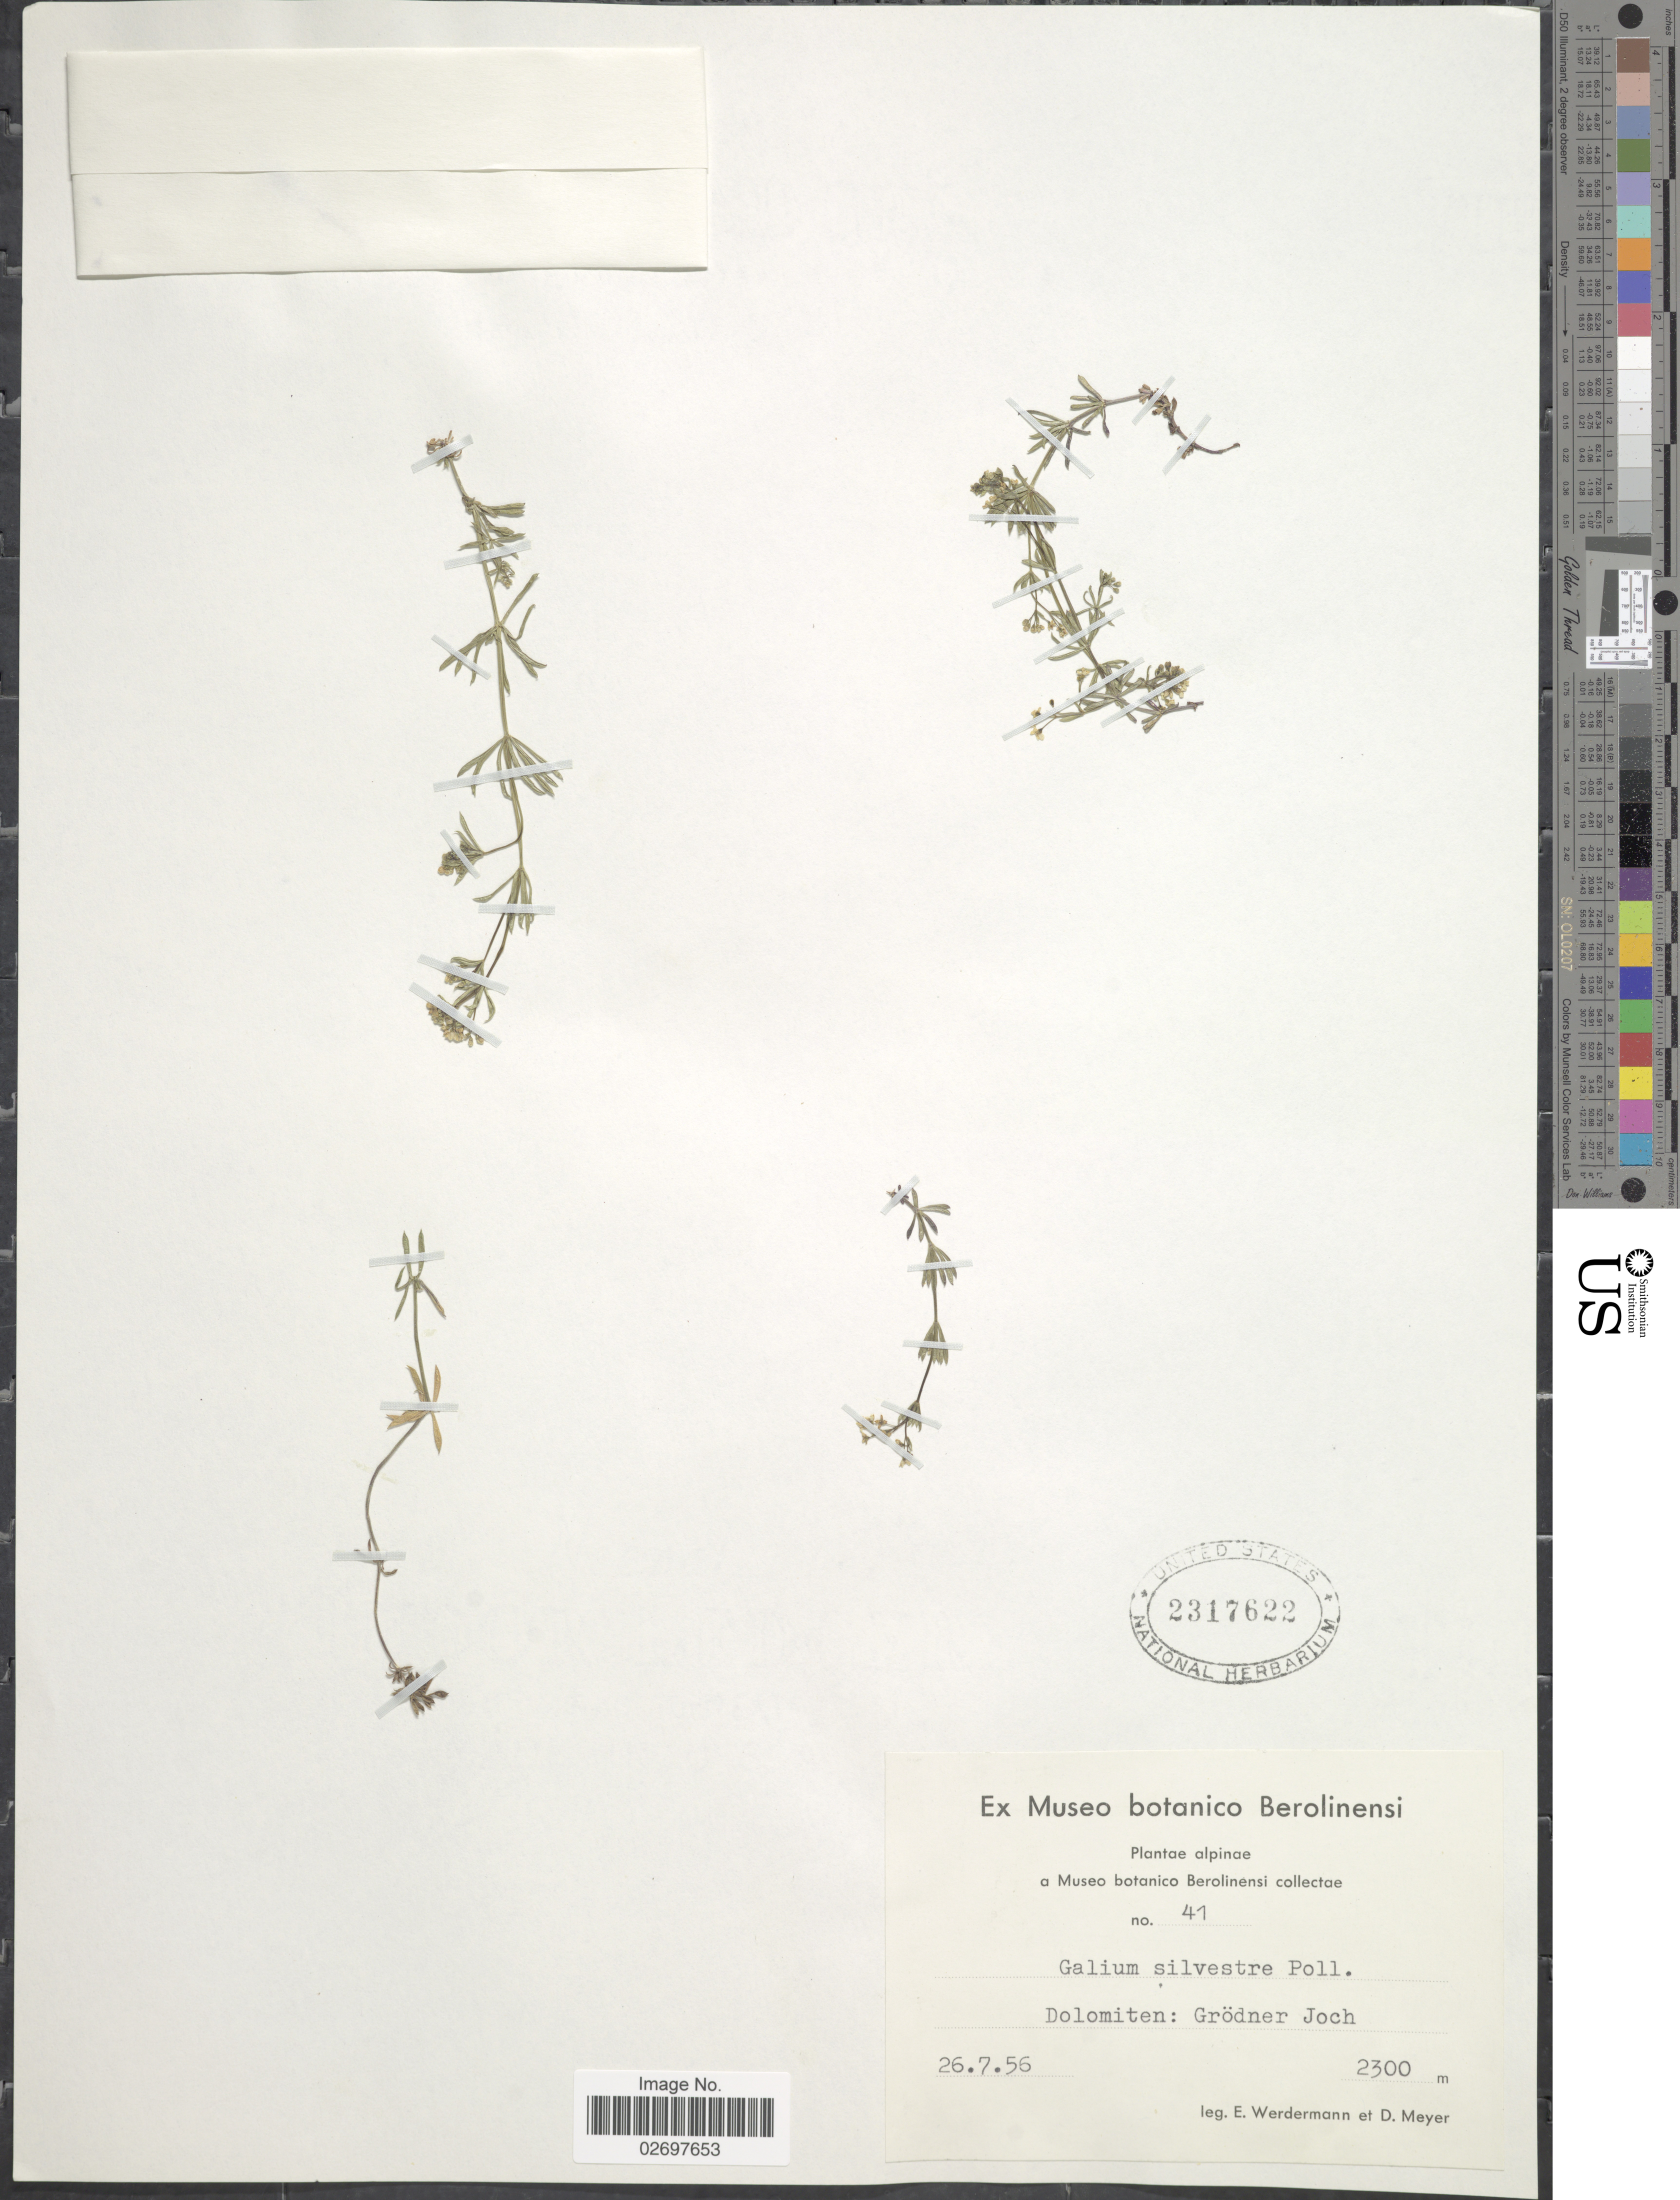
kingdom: Plantae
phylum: Tracheophyta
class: Magnoliopsida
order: Gentianales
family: Rubiaceae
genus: Galium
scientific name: Galium sylvestre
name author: Scop.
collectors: E. Werdermann & D. Meyer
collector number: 41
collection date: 1956-07-26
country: Italy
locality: Dolomiten: Grodner Joch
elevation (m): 2300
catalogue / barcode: US 2317622